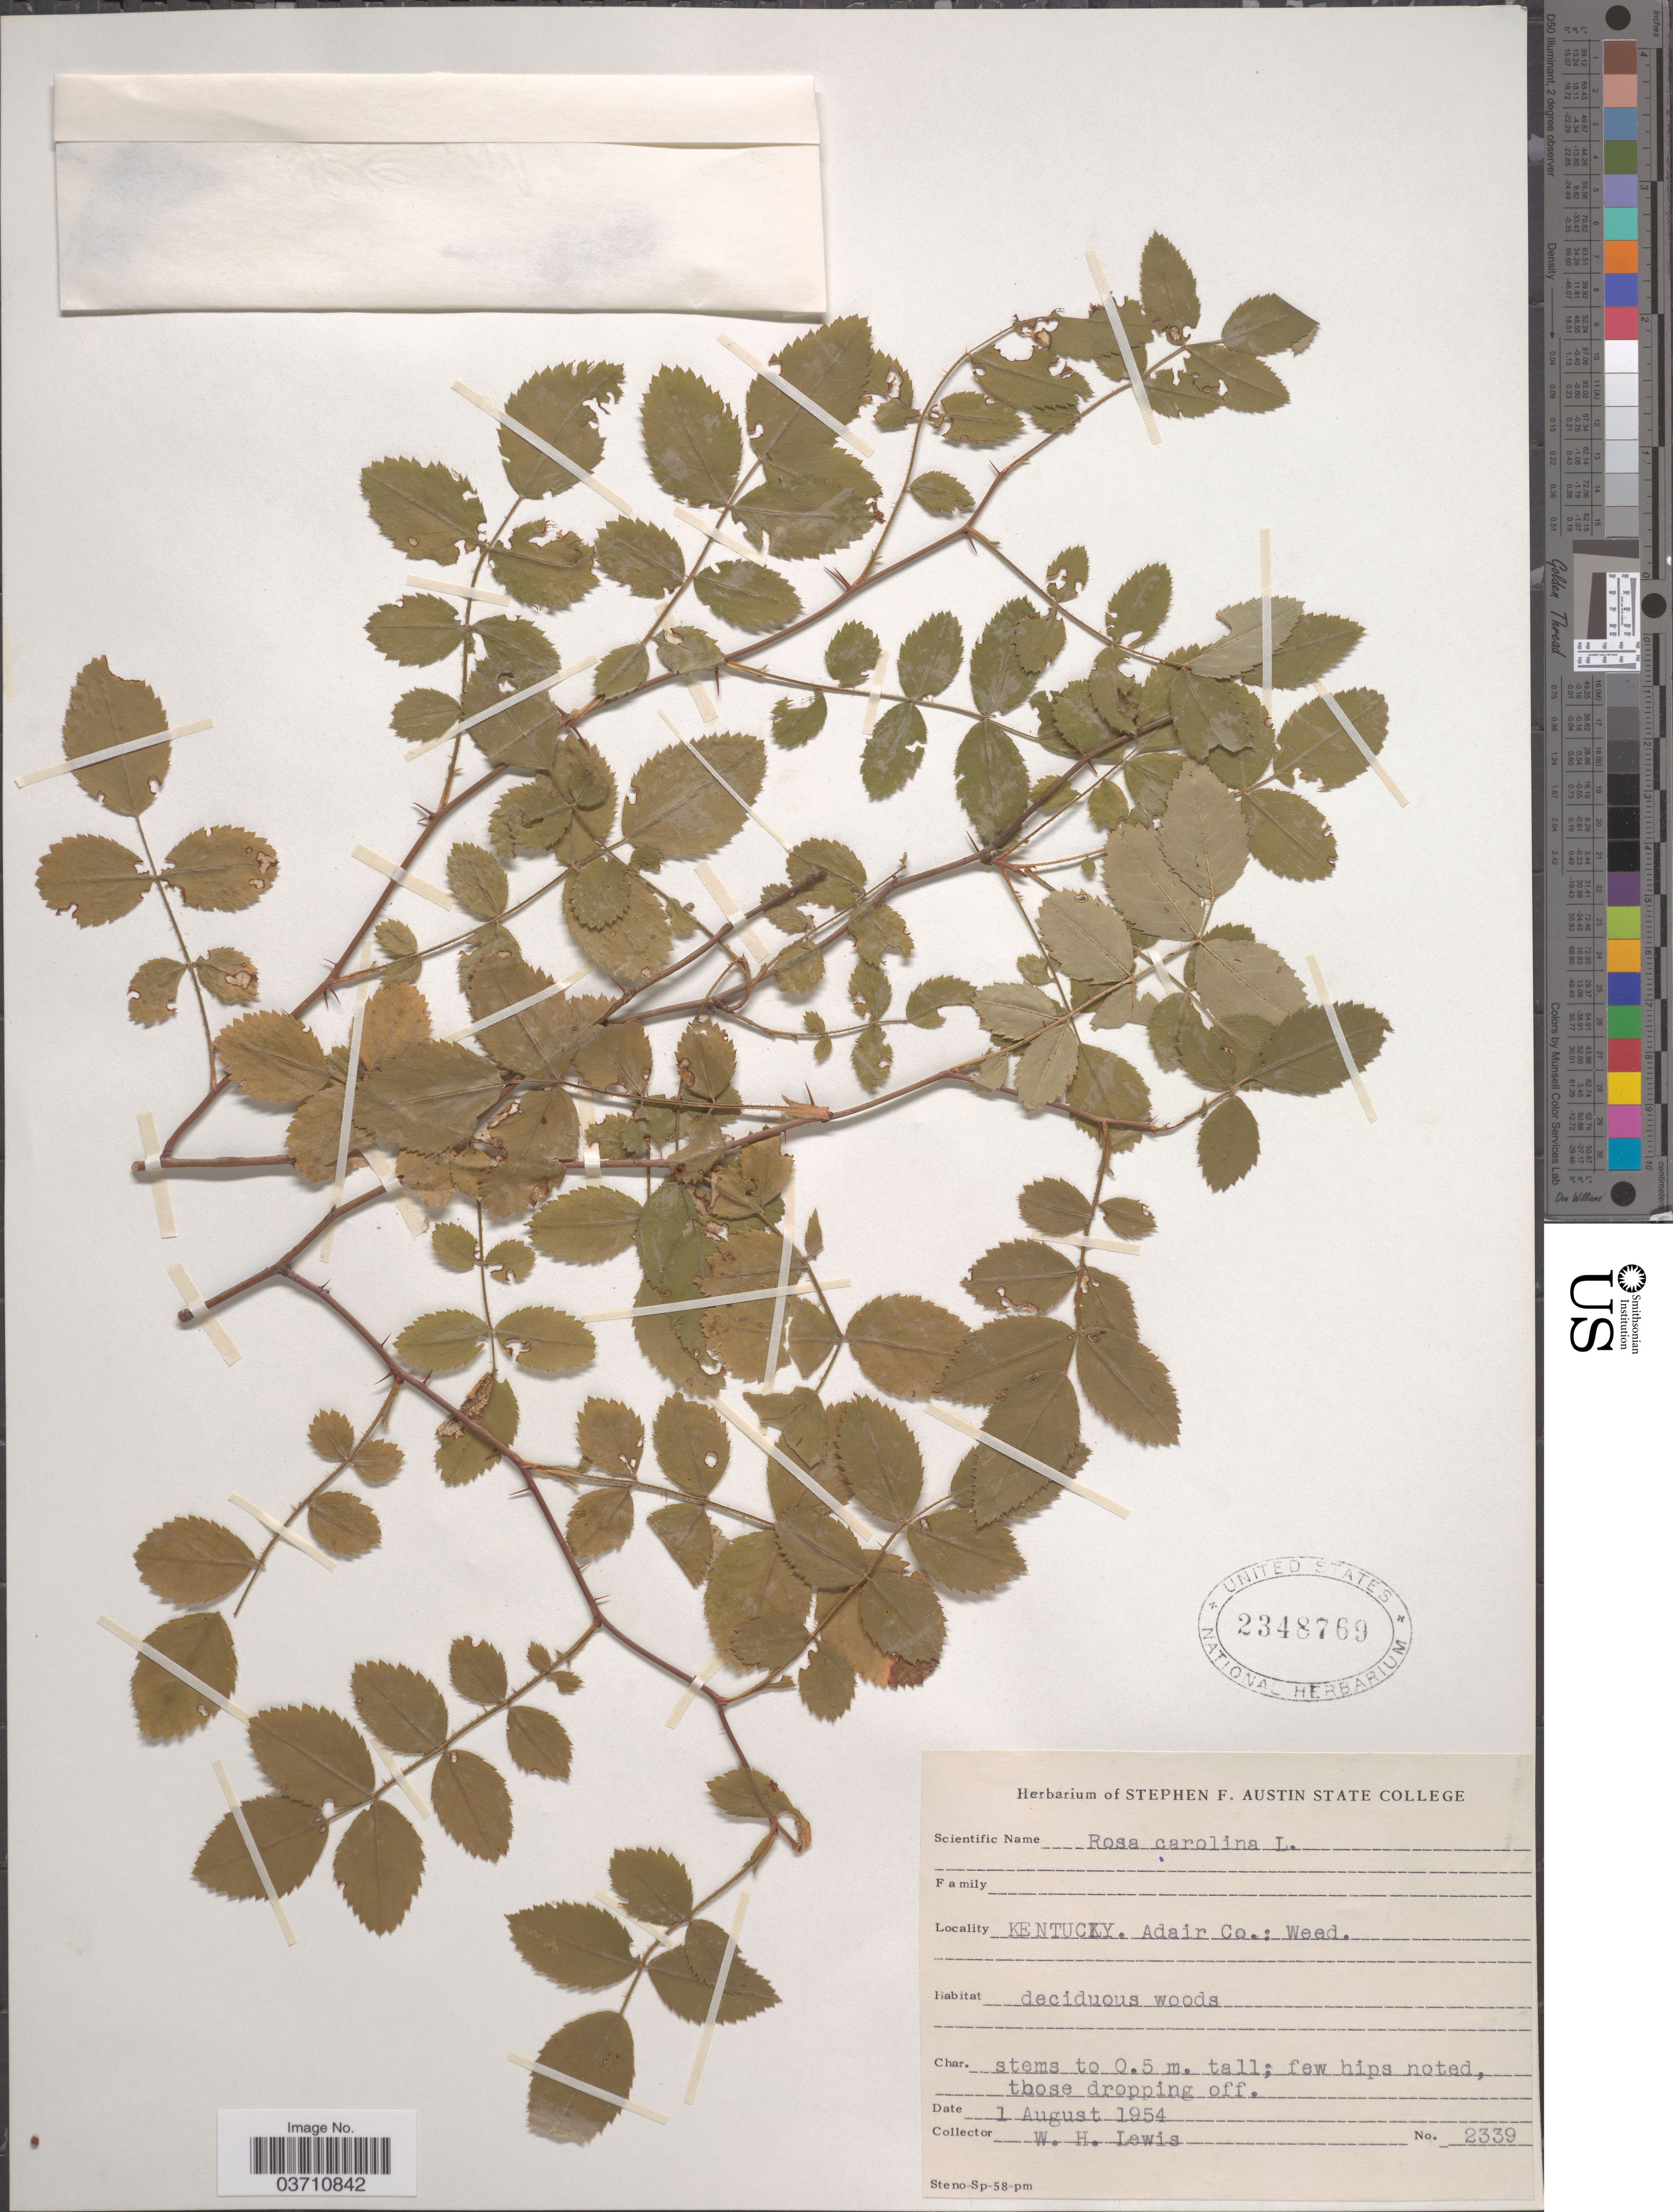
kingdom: Plantae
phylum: Tracheophyta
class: Magnoliopsida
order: Rosales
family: Rosaceae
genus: Rosa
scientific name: Rosa carolina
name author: L.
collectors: W. H. Lewis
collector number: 2339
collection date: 1954-08-01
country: United States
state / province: Kentucky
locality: Adair Co.: Weed.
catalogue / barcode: US 2348769